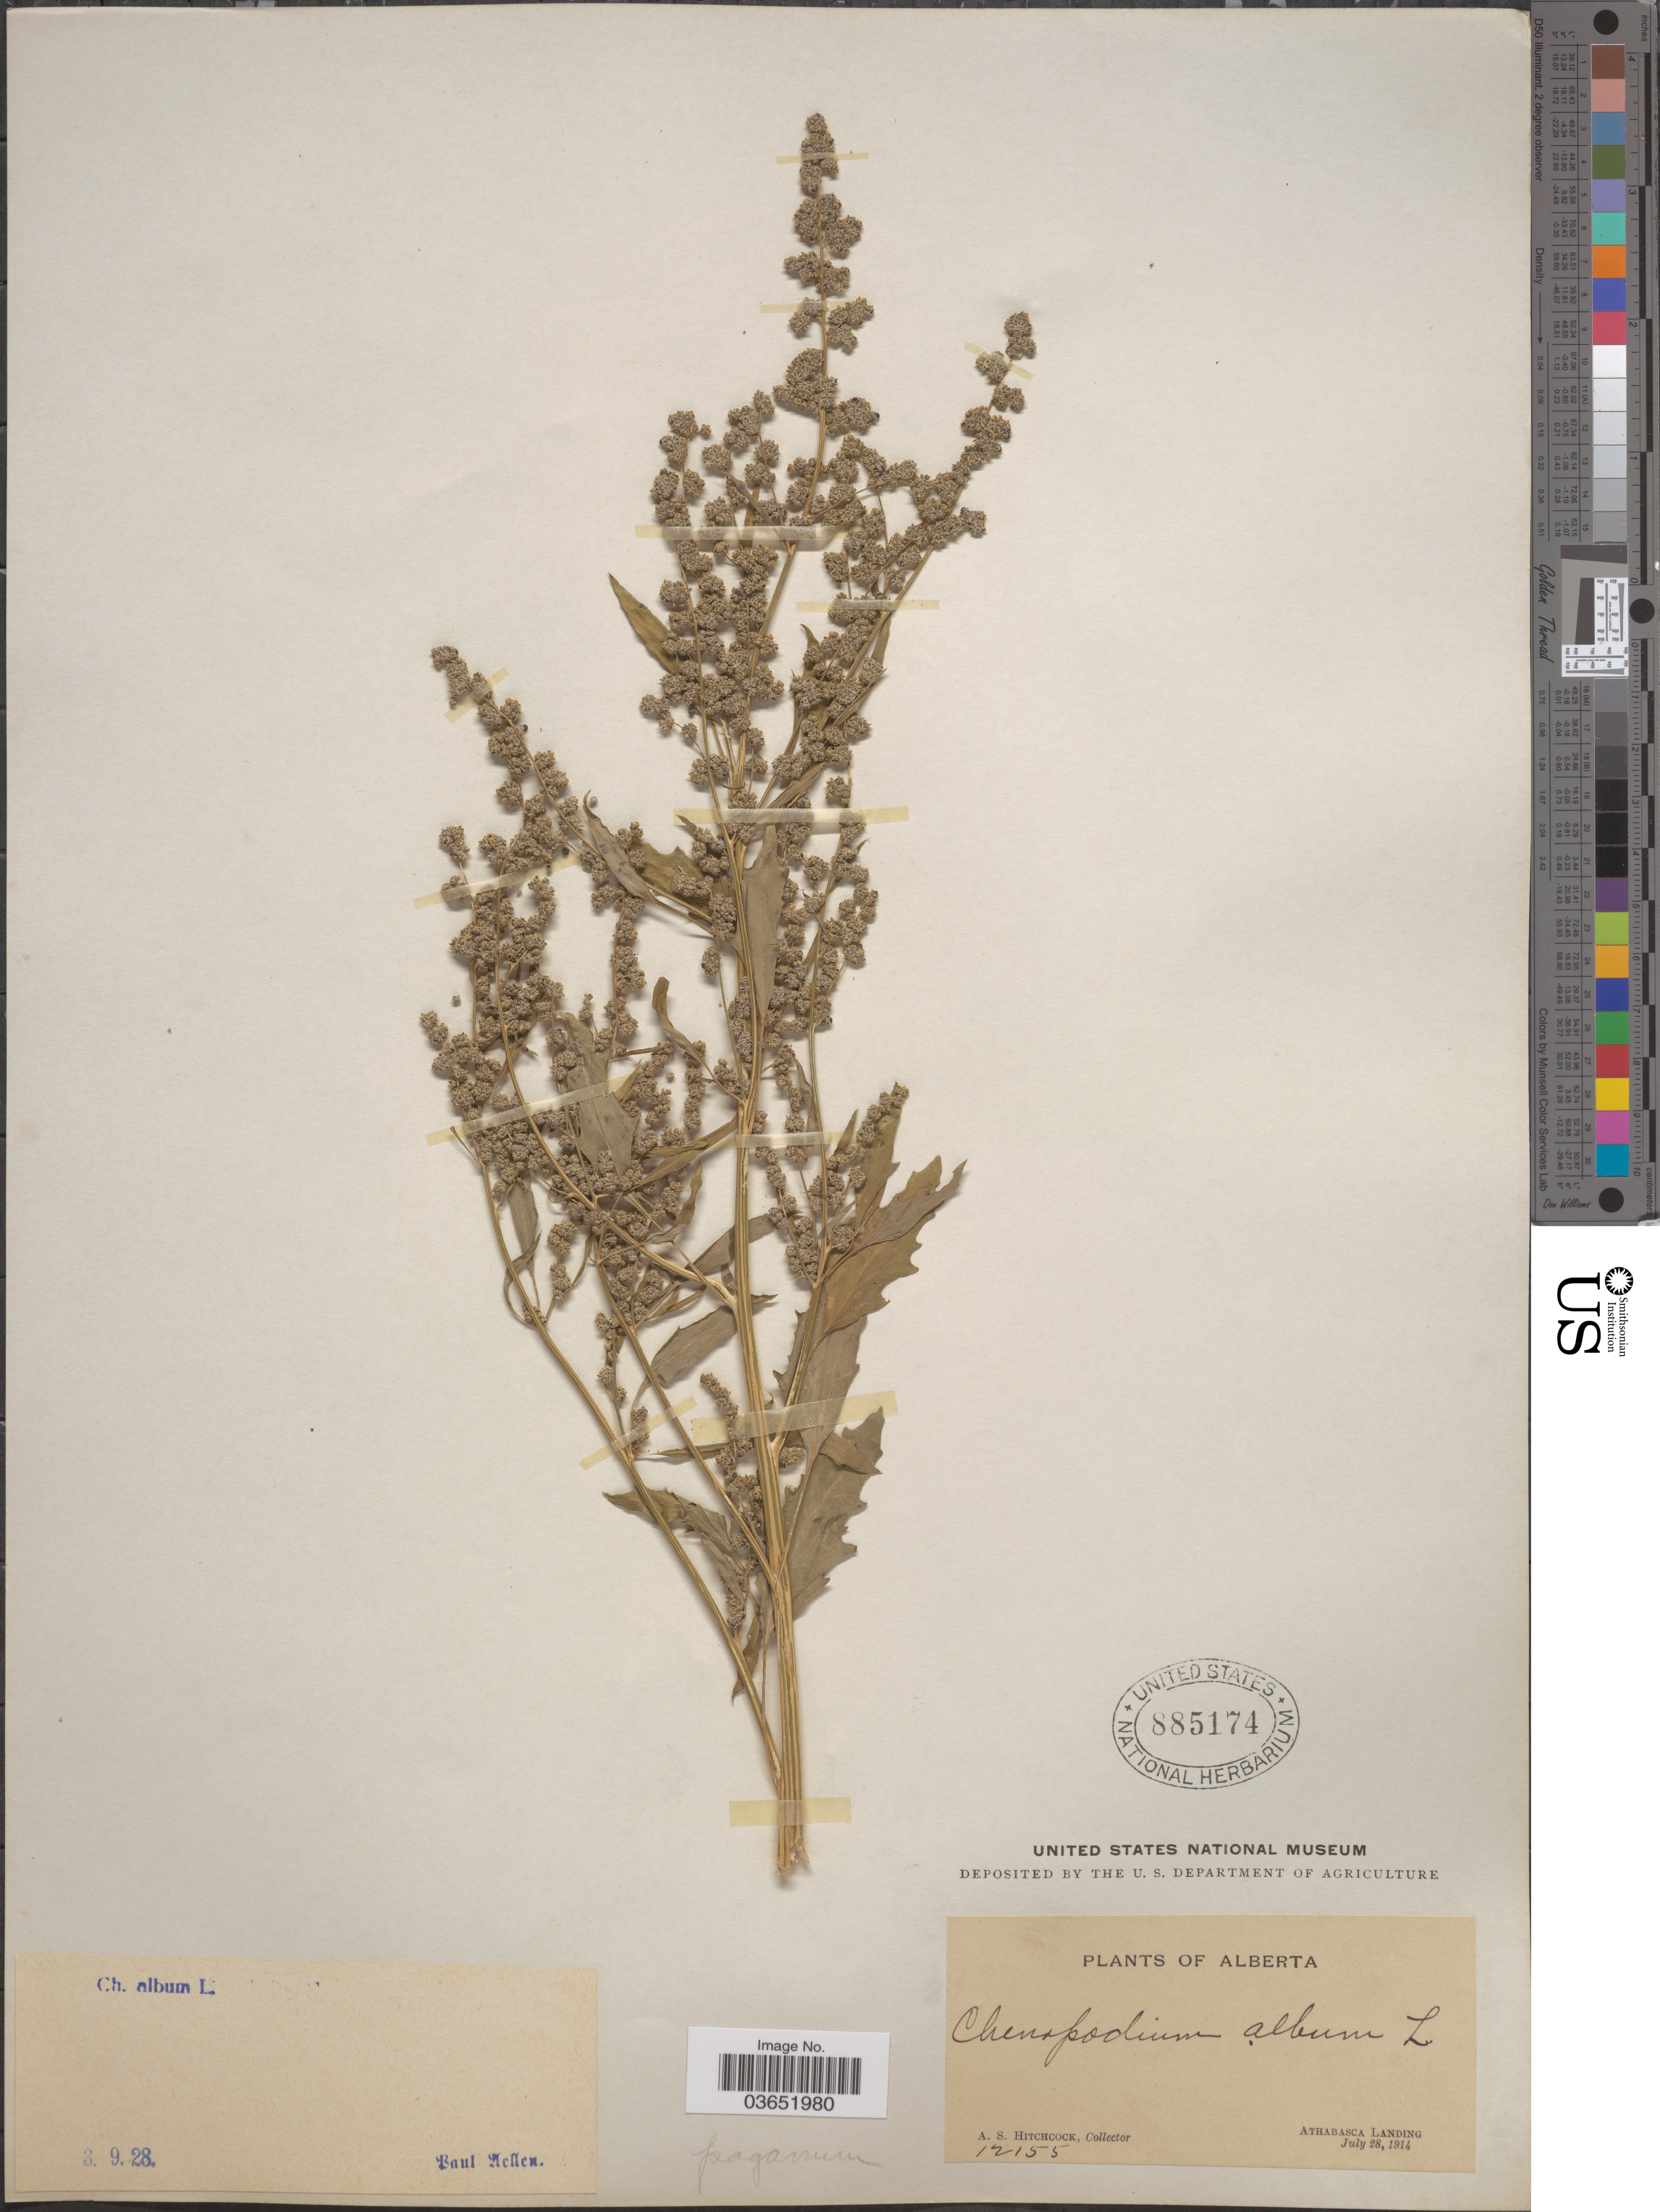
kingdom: Plantae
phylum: Tracheophyta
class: Magnoliopsida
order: Caryophyllales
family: Amaranthaceae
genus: Chenopodium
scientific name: Chenopodium album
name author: L.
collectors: A. S. Hitchcock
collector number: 12155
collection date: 1914-07-28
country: Canada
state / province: Alberta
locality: Athabasca Landing.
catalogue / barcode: US 885174